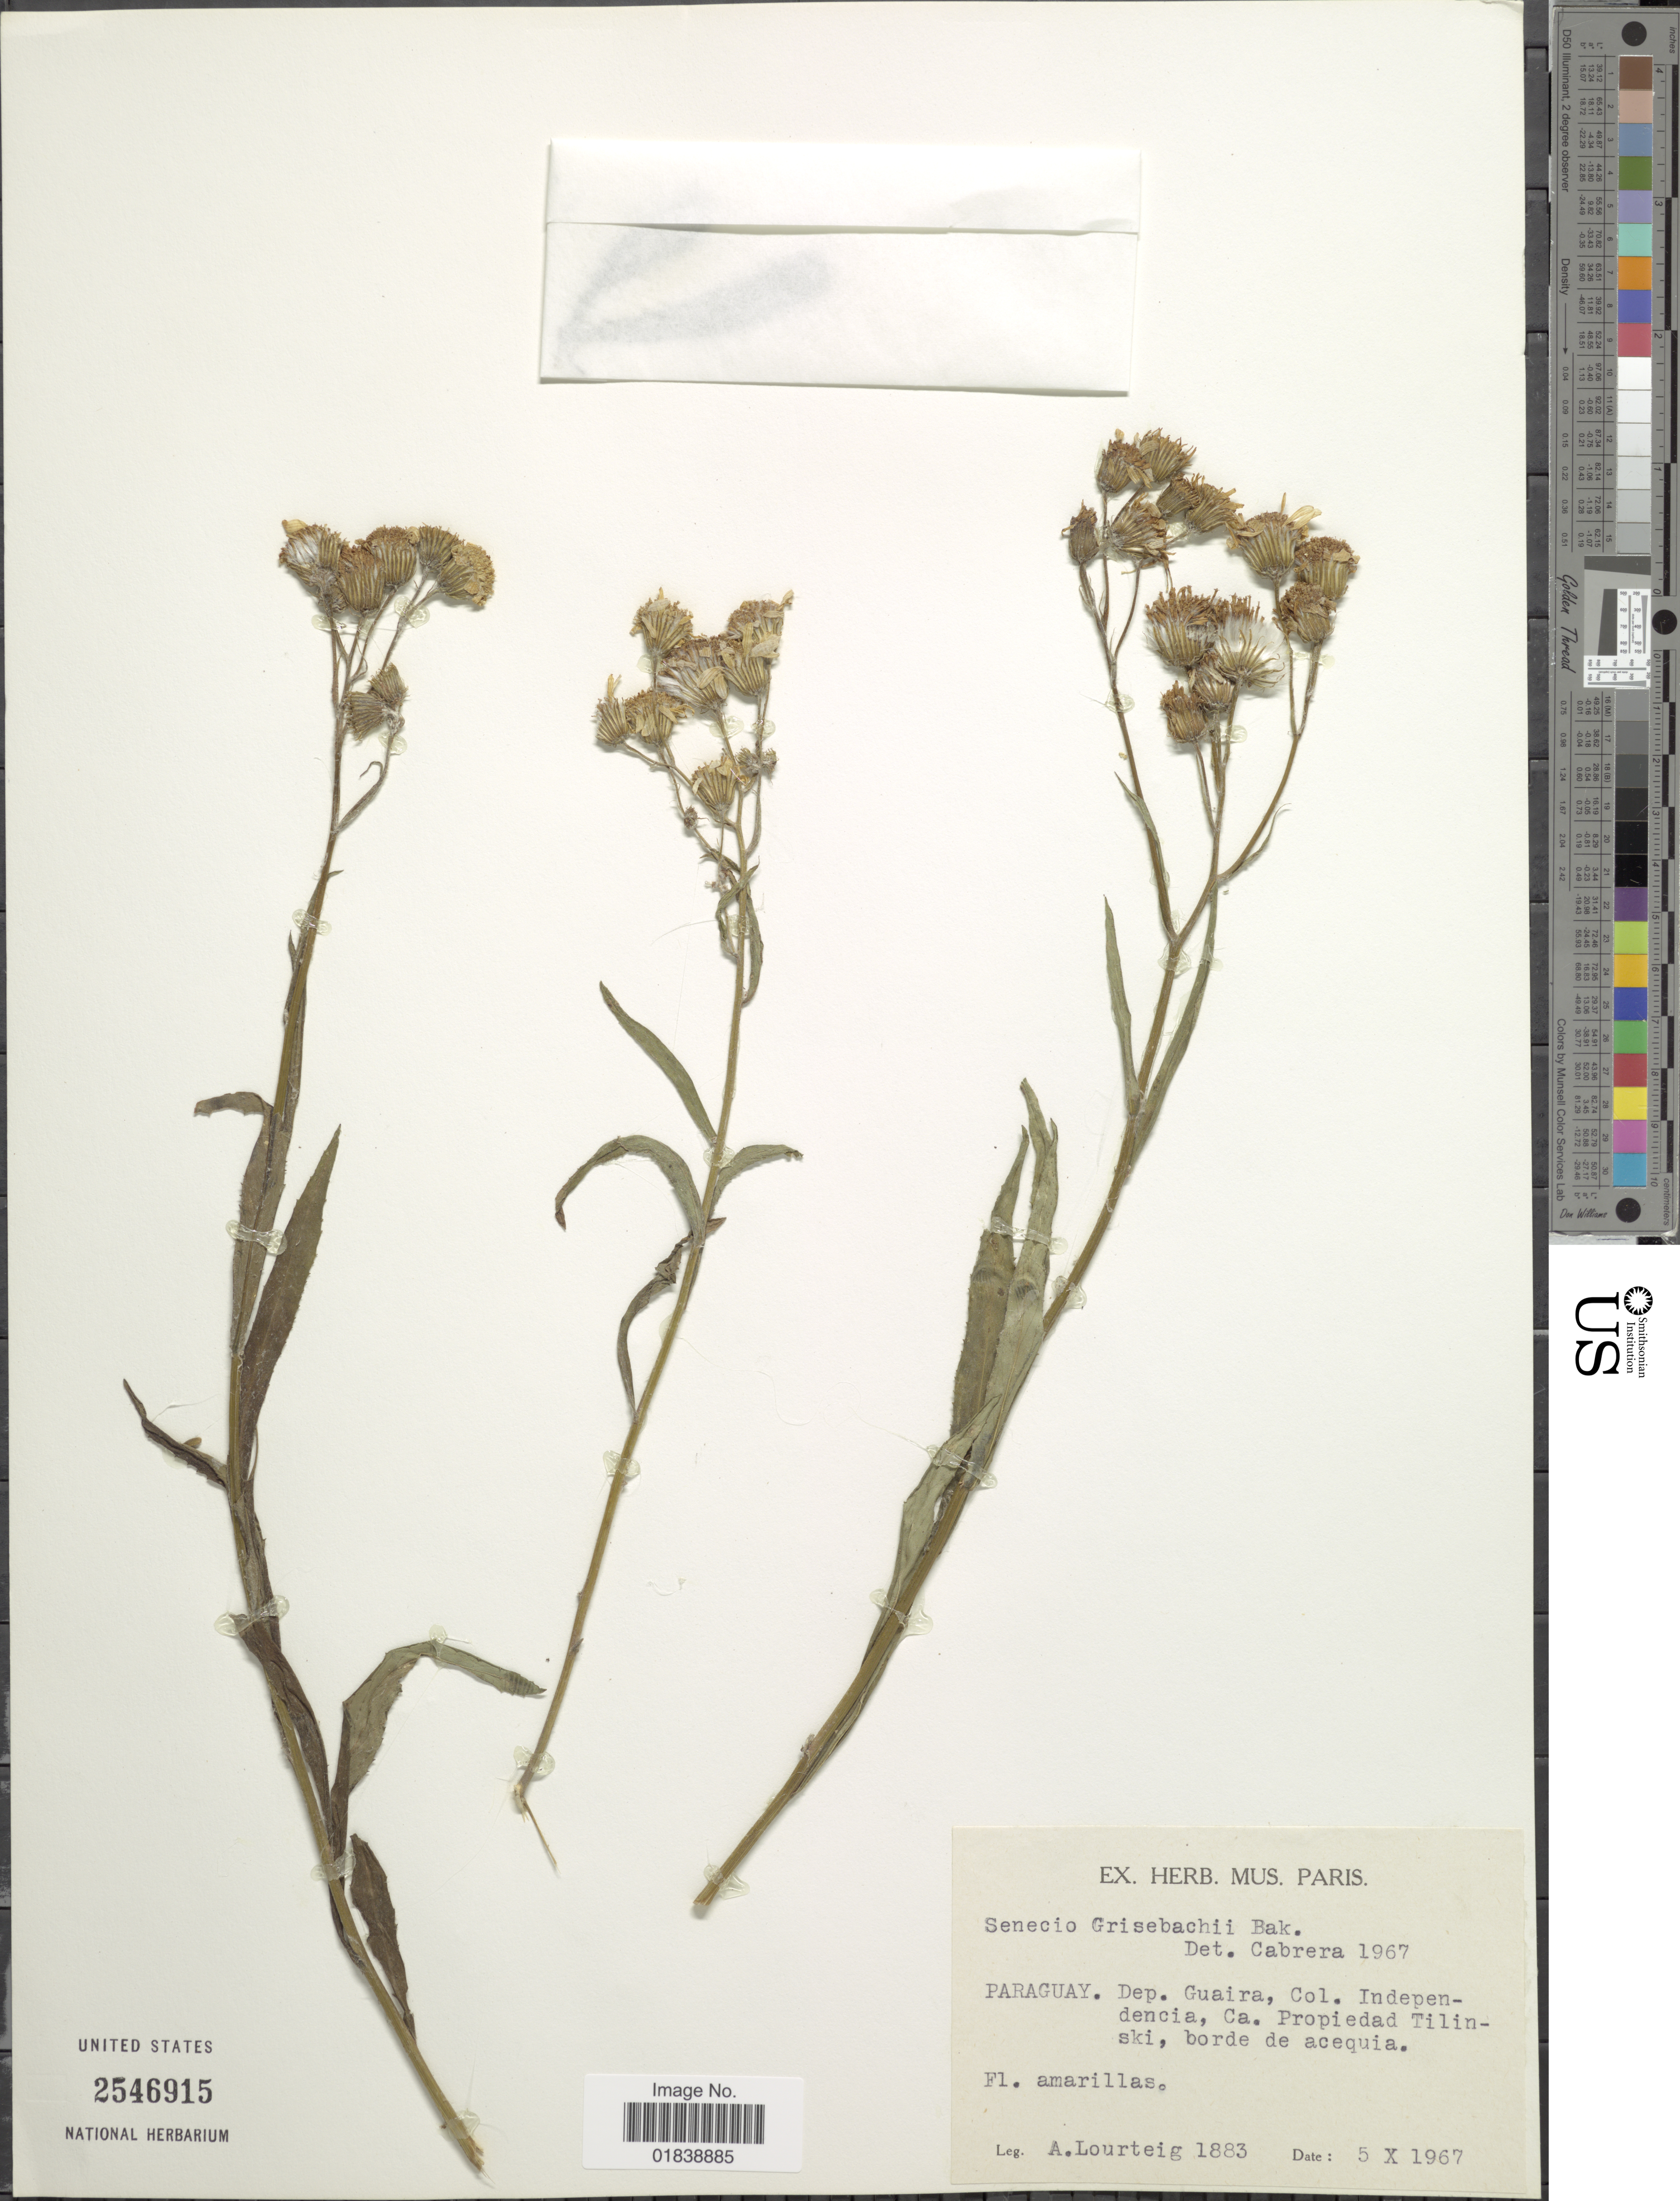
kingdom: Plantae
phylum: Tracheophyta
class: Magnoliopsida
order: Asterales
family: Asteraceae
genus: Senecio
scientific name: Senecio grisebachii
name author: Baker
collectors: A. Lourteig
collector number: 1883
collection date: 1967-10-05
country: Paraguay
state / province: Guaira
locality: Col. Independencia, Ca. Propiedad Tilinski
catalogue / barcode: US 2546915